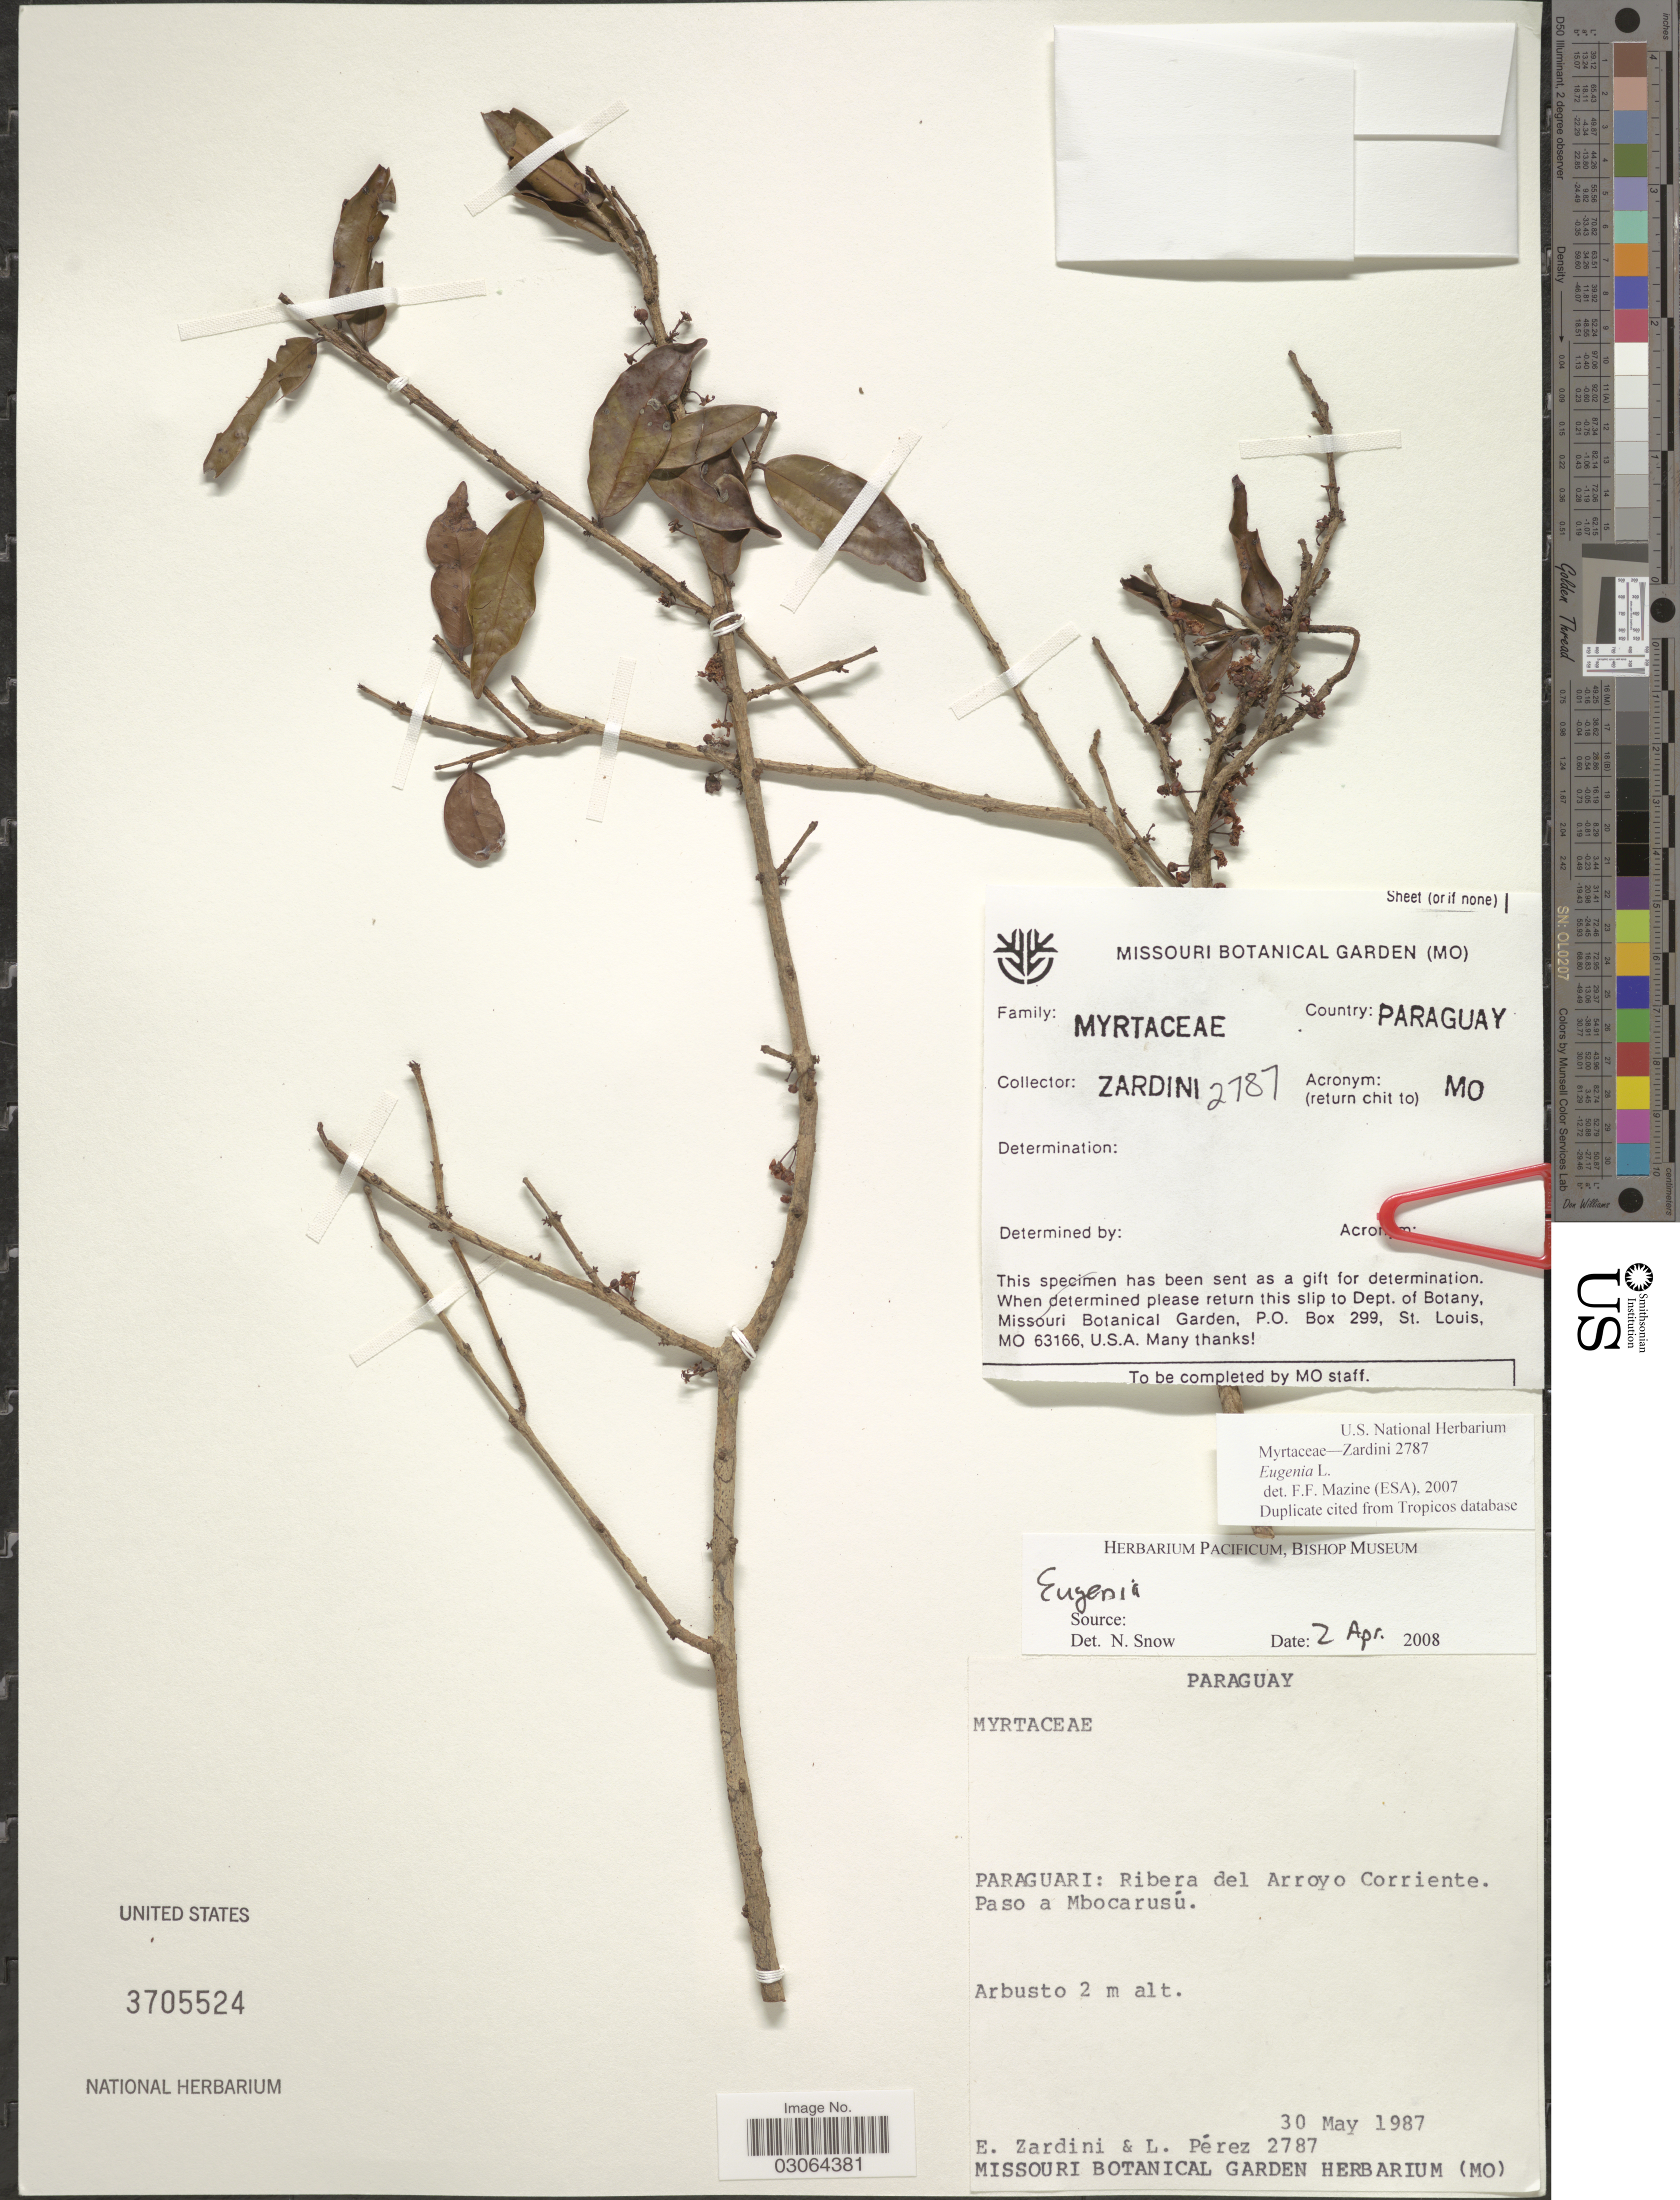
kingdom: Plantae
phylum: Tracheophyta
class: Magnoliopsida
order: Myrtales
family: Myrtaceae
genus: Eugenia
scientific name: Eugenia sp.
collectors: E. Zardini & L. Pérez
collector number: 2787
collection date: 1987-05-30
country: Paraguay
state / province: Paraguari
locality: Ribera del Arroyo Corriente, Paso a Mbocarusú.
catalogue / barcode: US 3705524